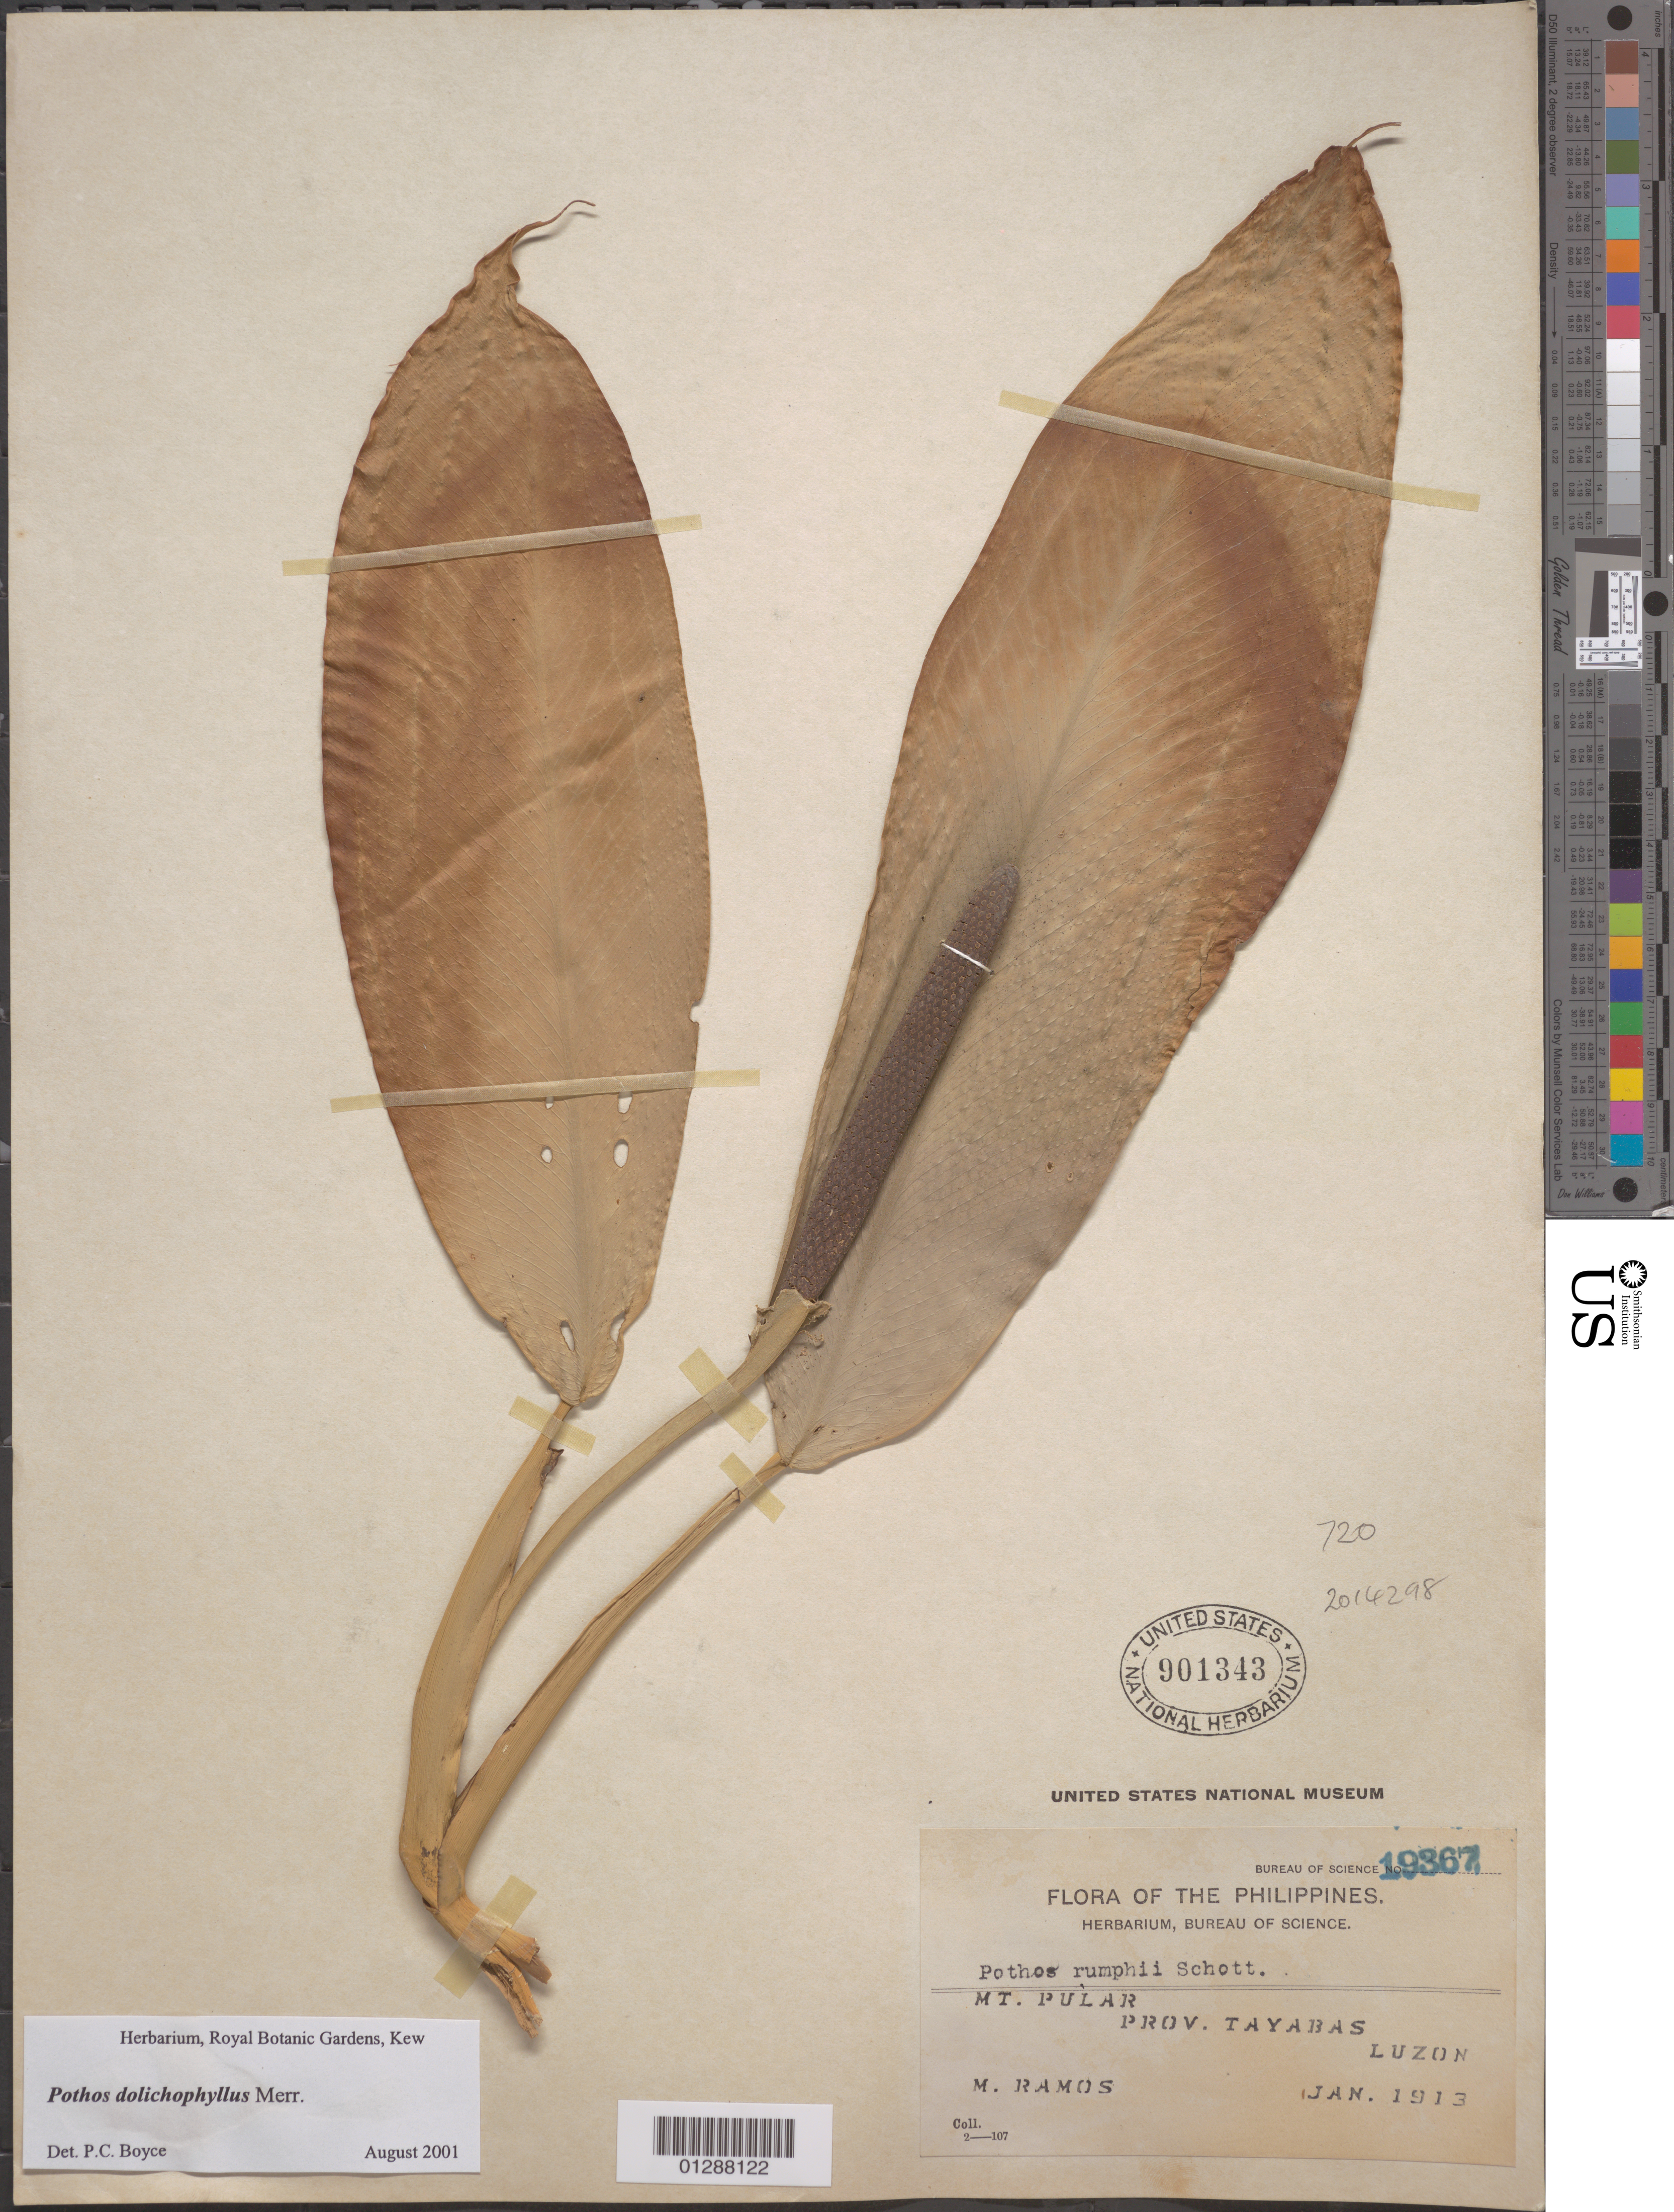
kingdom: Plantae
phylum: Tracheophyta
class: Liliopsida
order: Alismatales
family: Araceae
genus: Pothos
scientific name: Pothos dolichophyllus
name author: Merr.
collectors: M. Ramos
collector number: Bureau of Science 19367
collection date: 1913-01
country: Philippines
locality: Mt. Pular. Prov. Tayabas. Luzon.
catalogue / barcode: US 901343